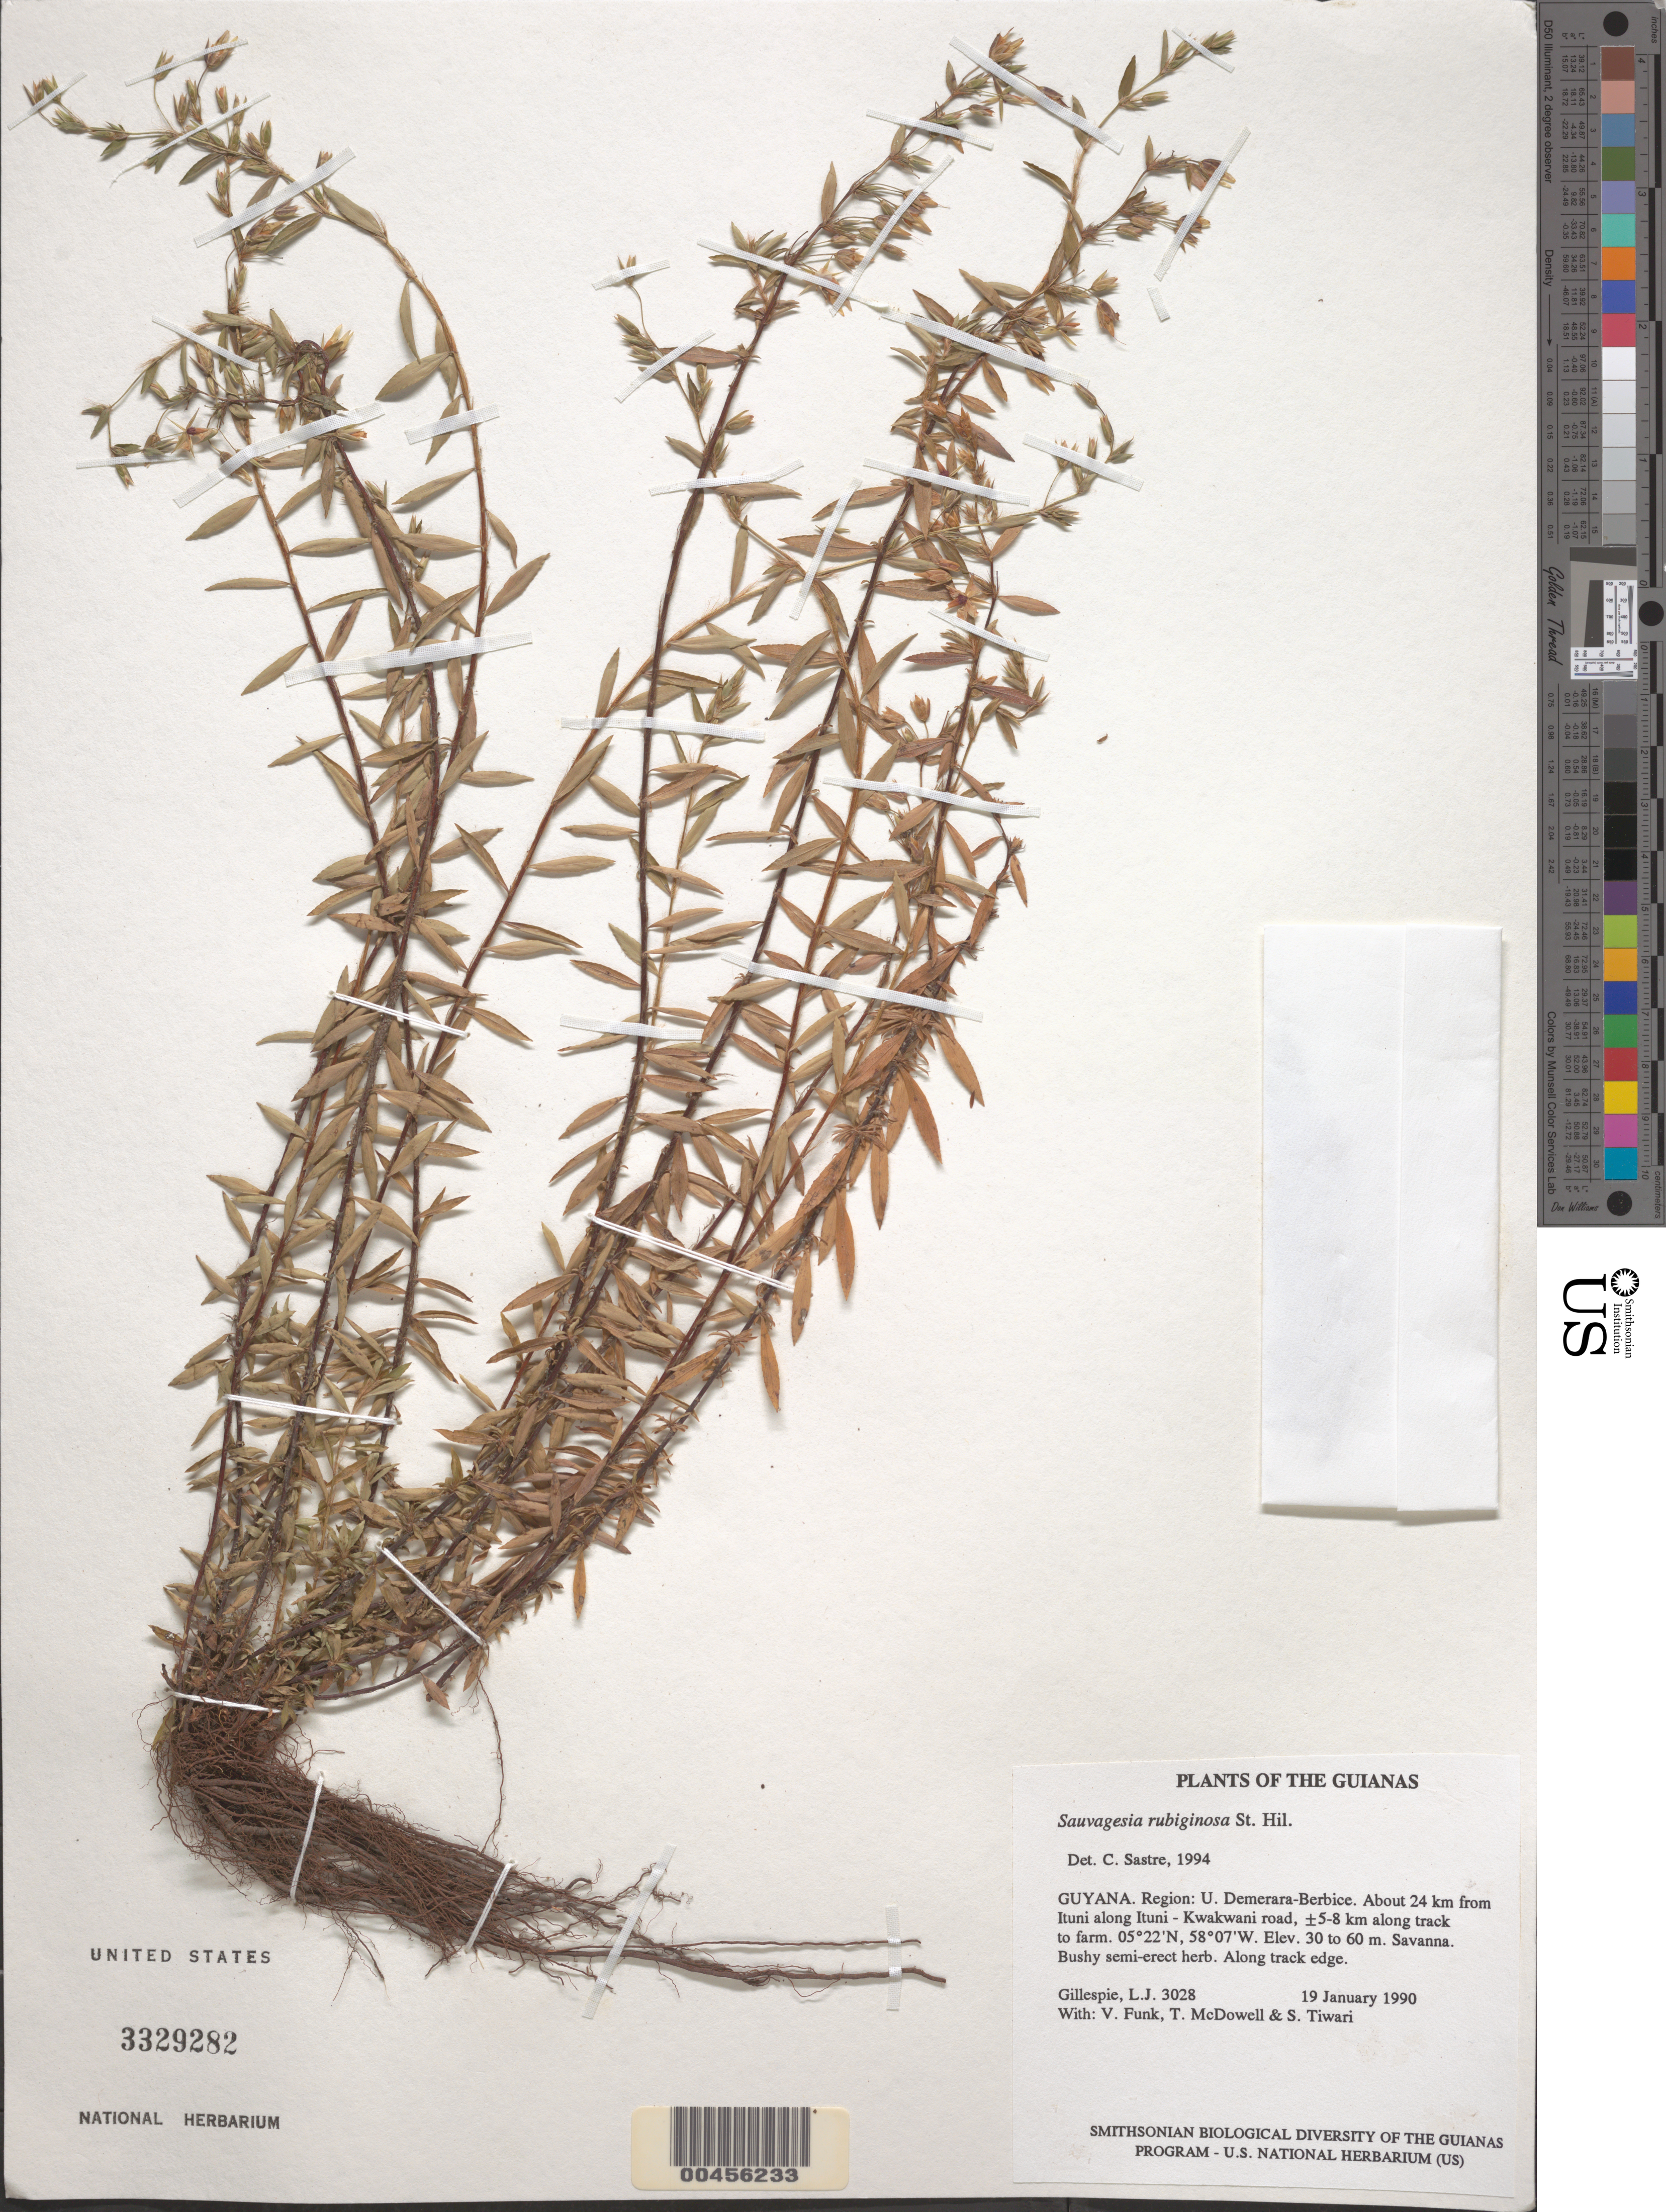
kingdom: Plantae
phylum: Tracheophyta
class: Magnoliopsida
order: Malpighiales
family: Ochnaceae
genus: Sauvagesia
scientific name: Sauvagesia rubiginosa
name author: A. St.-Hil.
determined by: Sastre, C. H. L.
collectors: L. J. Gillespie, V. Funk, T. McDowell & S. Tiwari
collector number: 3028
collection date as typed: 19 January 1990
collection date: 1990-01-19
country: Guyana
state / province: U. Demerara-Berbice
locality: About 24 km from Ituni along Ituni - Kwakwani road, ±5-8 km along track to farm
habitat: Savanna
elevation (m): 30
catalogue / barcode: US 3329282